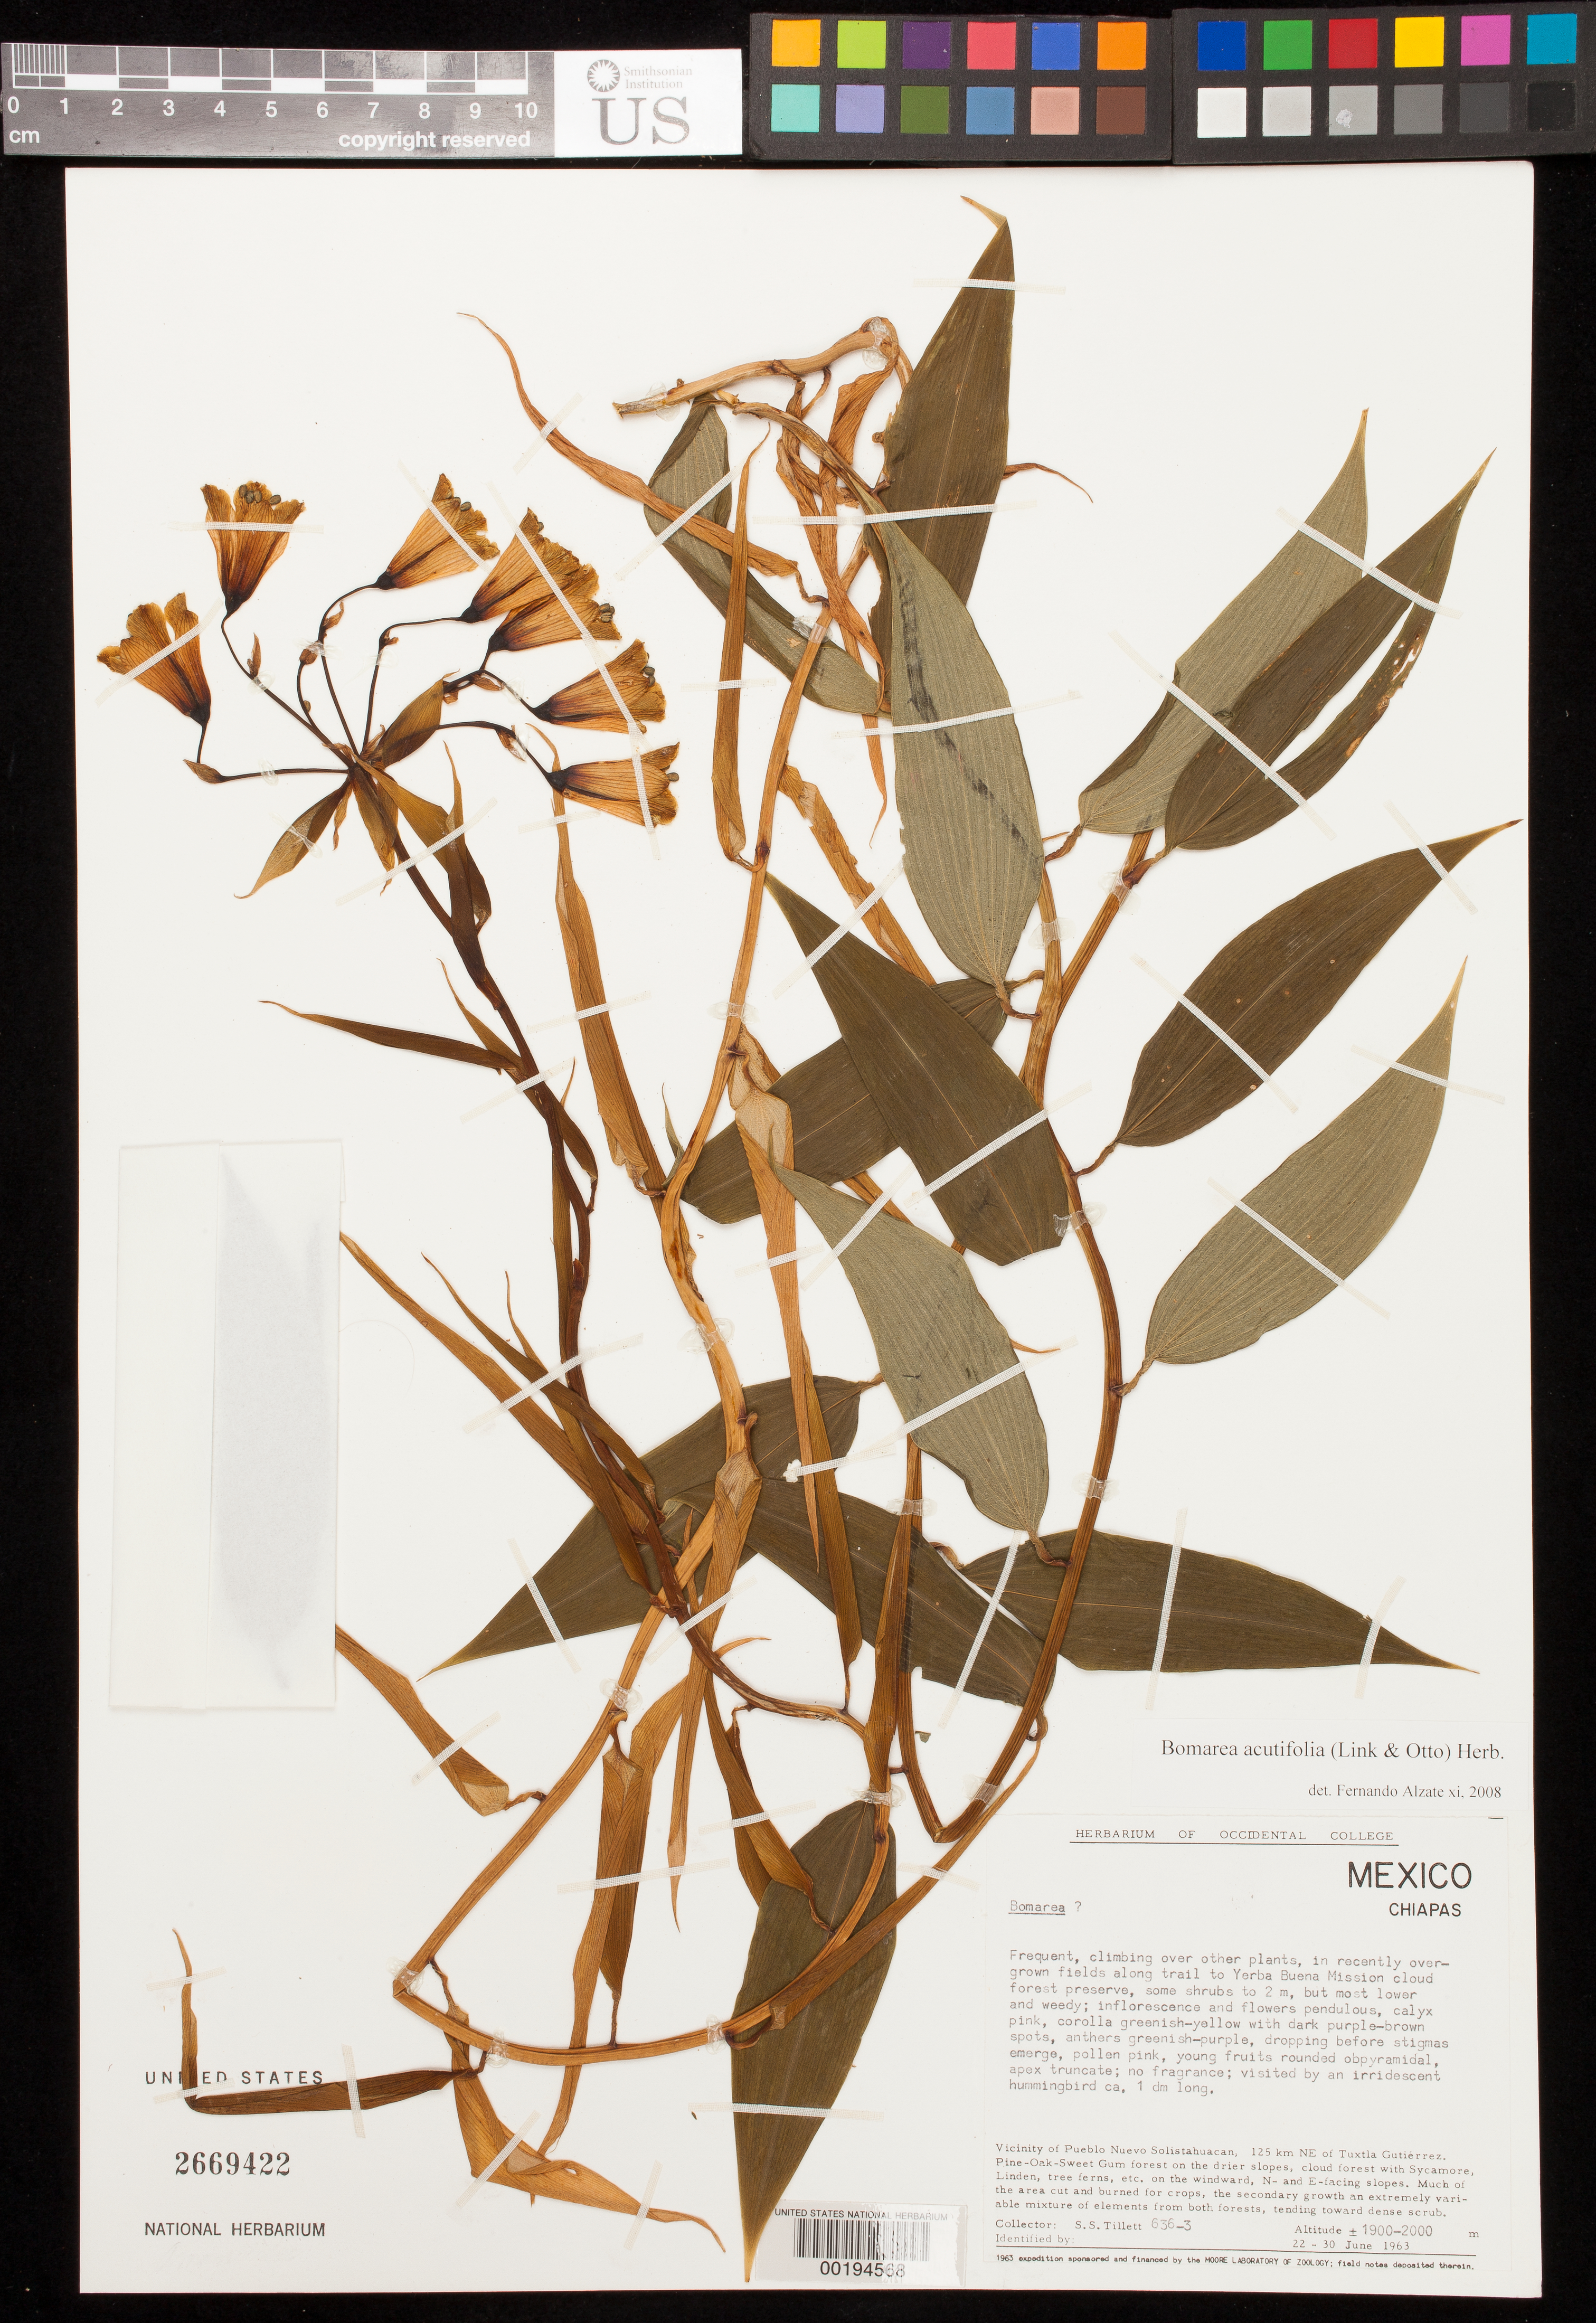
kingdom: Plantae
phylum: Tracheophyta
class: Liliopsida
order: Liliales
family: Alstroemeriaceae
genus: Bomarea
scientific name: Bomarea sp.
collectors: S. S. Tillett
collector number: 636-3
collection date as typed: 22 Jun 1963 to 30 Jun 1963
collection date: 1963-06-22/1963-06-30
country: Mexico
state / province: Chiapas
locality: Vicinity of Pueblo Nuevo Solistahuacan, 125 km NE of Tuxtla Gutierrez; along trail to Yerba Buena Mission cloud forest preserve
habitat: Recently overgrown fields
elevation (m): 1900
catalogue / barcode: US 2669422